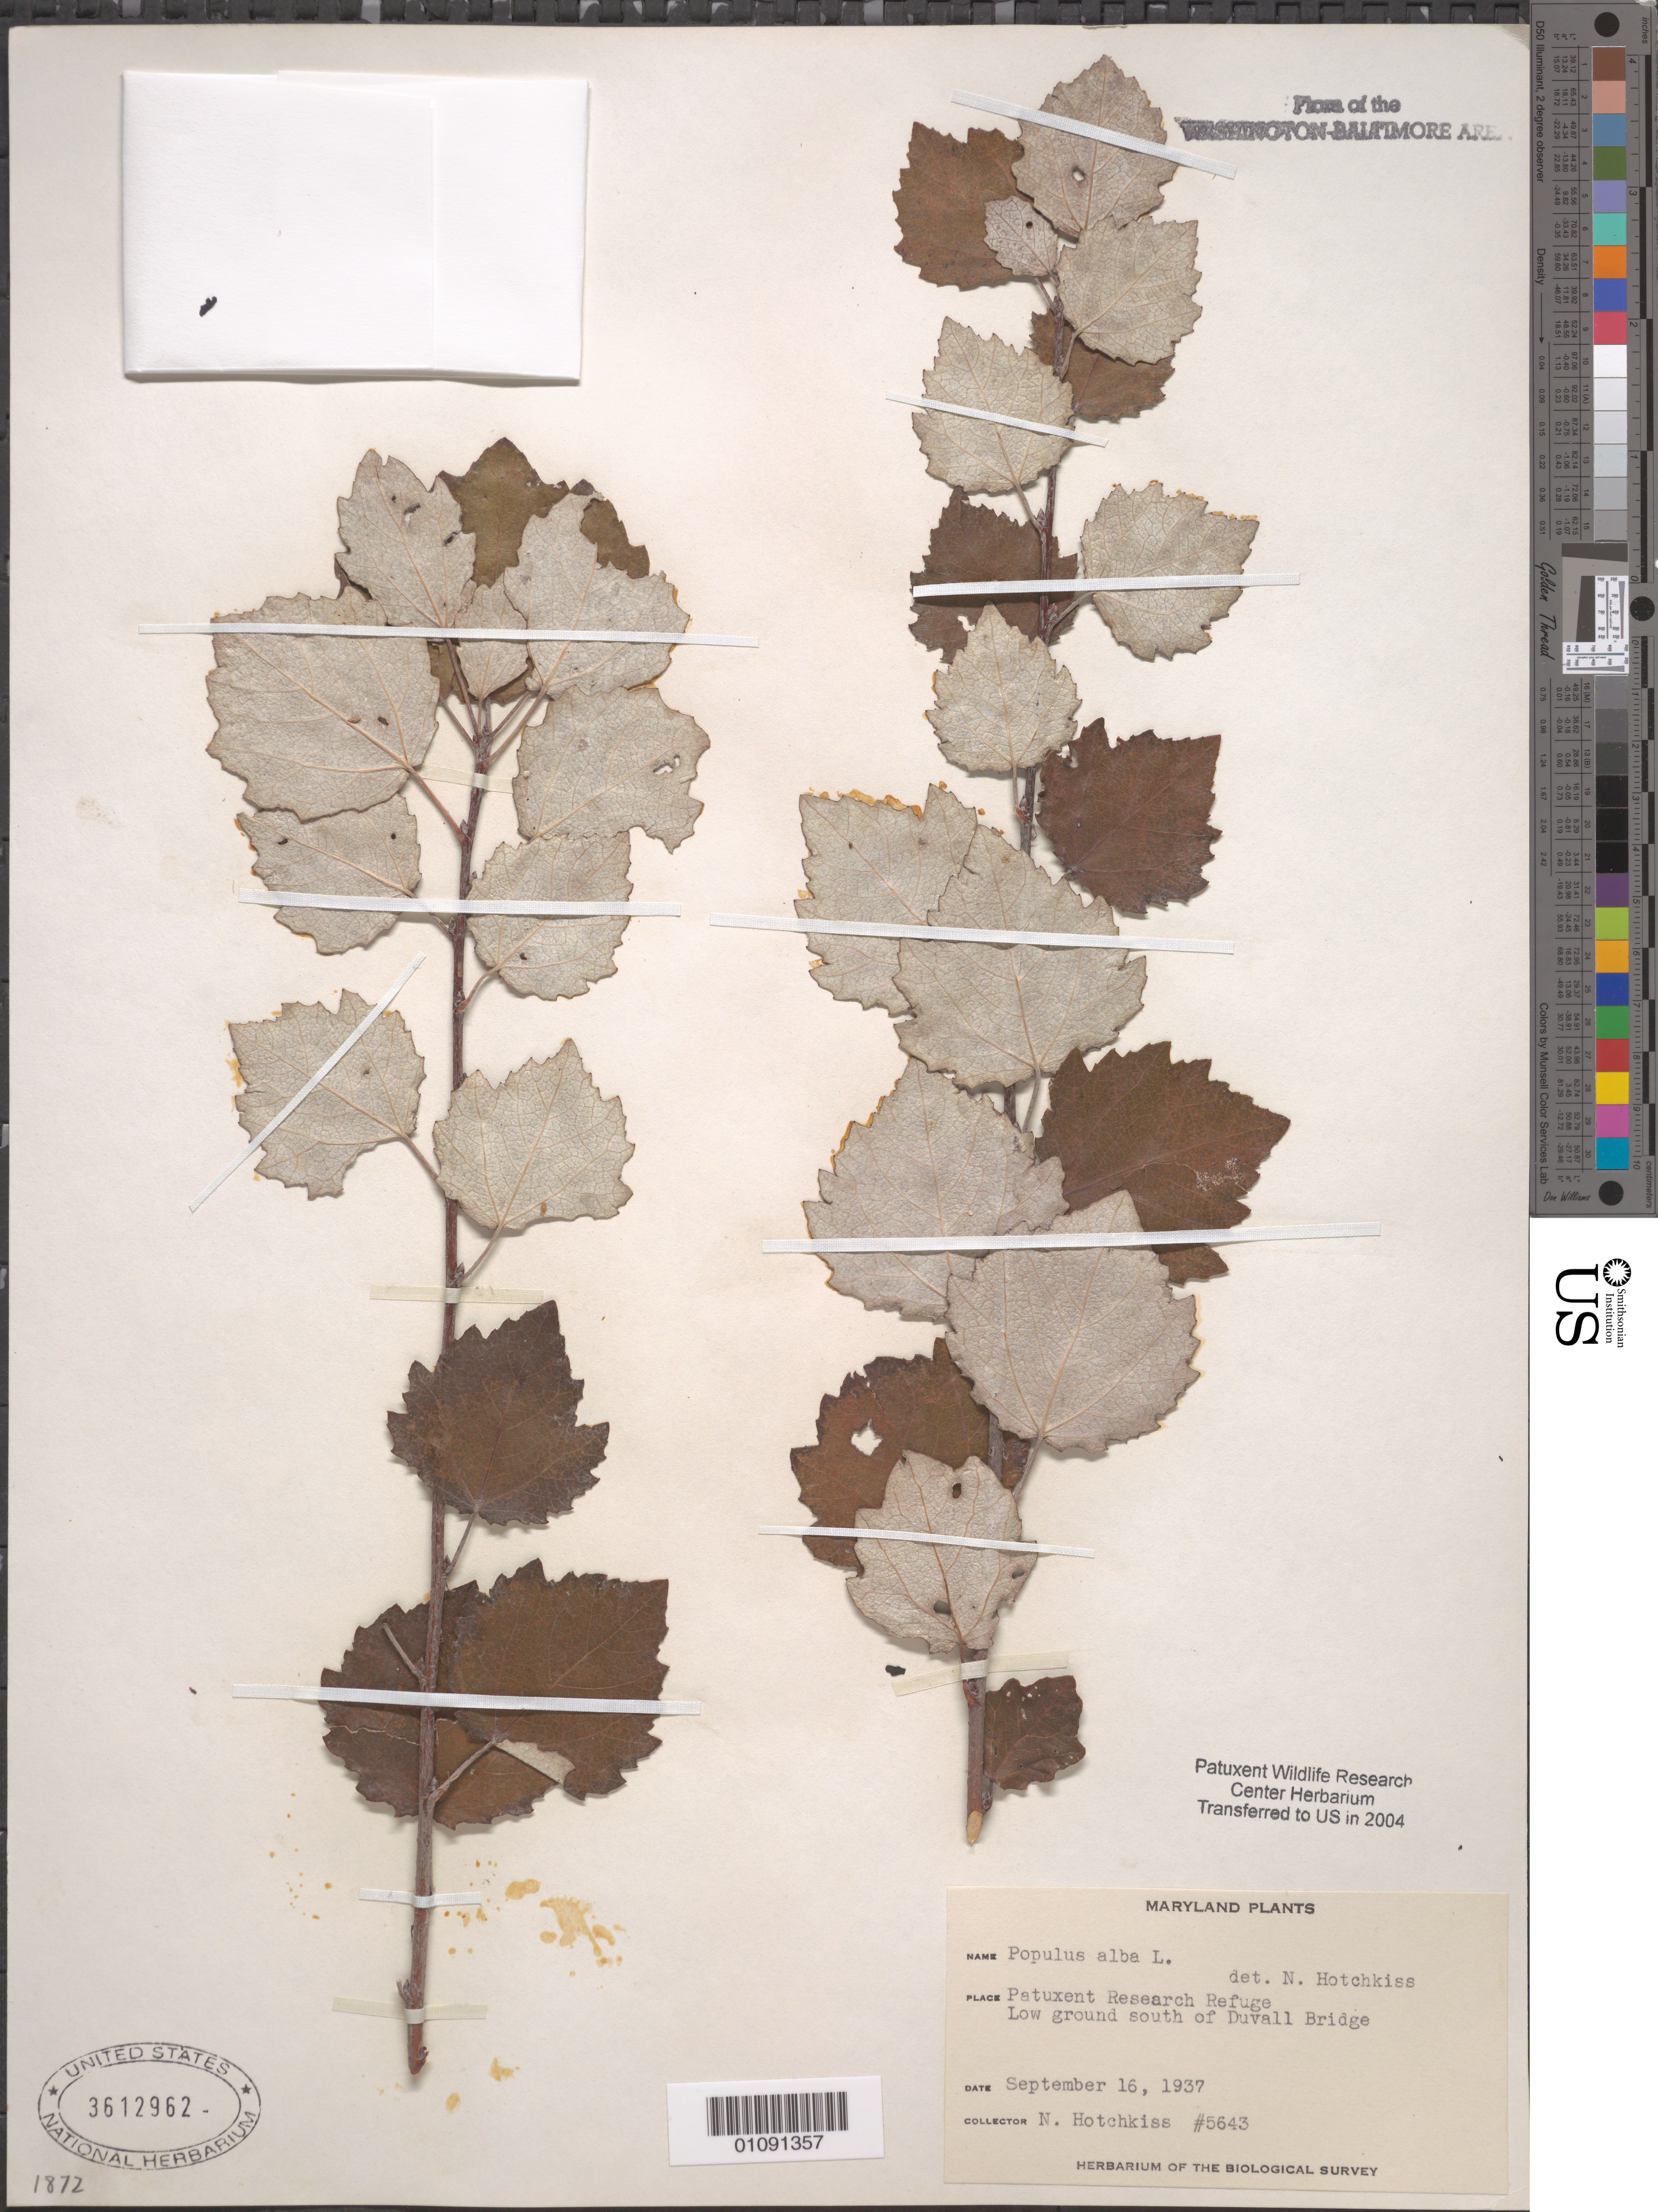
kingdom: Plantae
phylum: Tracheophyta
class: Magnoliopsida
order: Malpighiales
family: Salicaceae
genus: Populus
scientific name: Populus alba x P. grandidentata Michx.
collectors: N. Hotchkiss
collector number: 5643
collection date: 1937-09-16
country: United States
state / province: Maryland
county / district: Prince George's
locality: Patuxent Wildlife Refuge, S. of Duvall Bridge.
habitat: Low ground.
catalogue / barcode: US 3612962